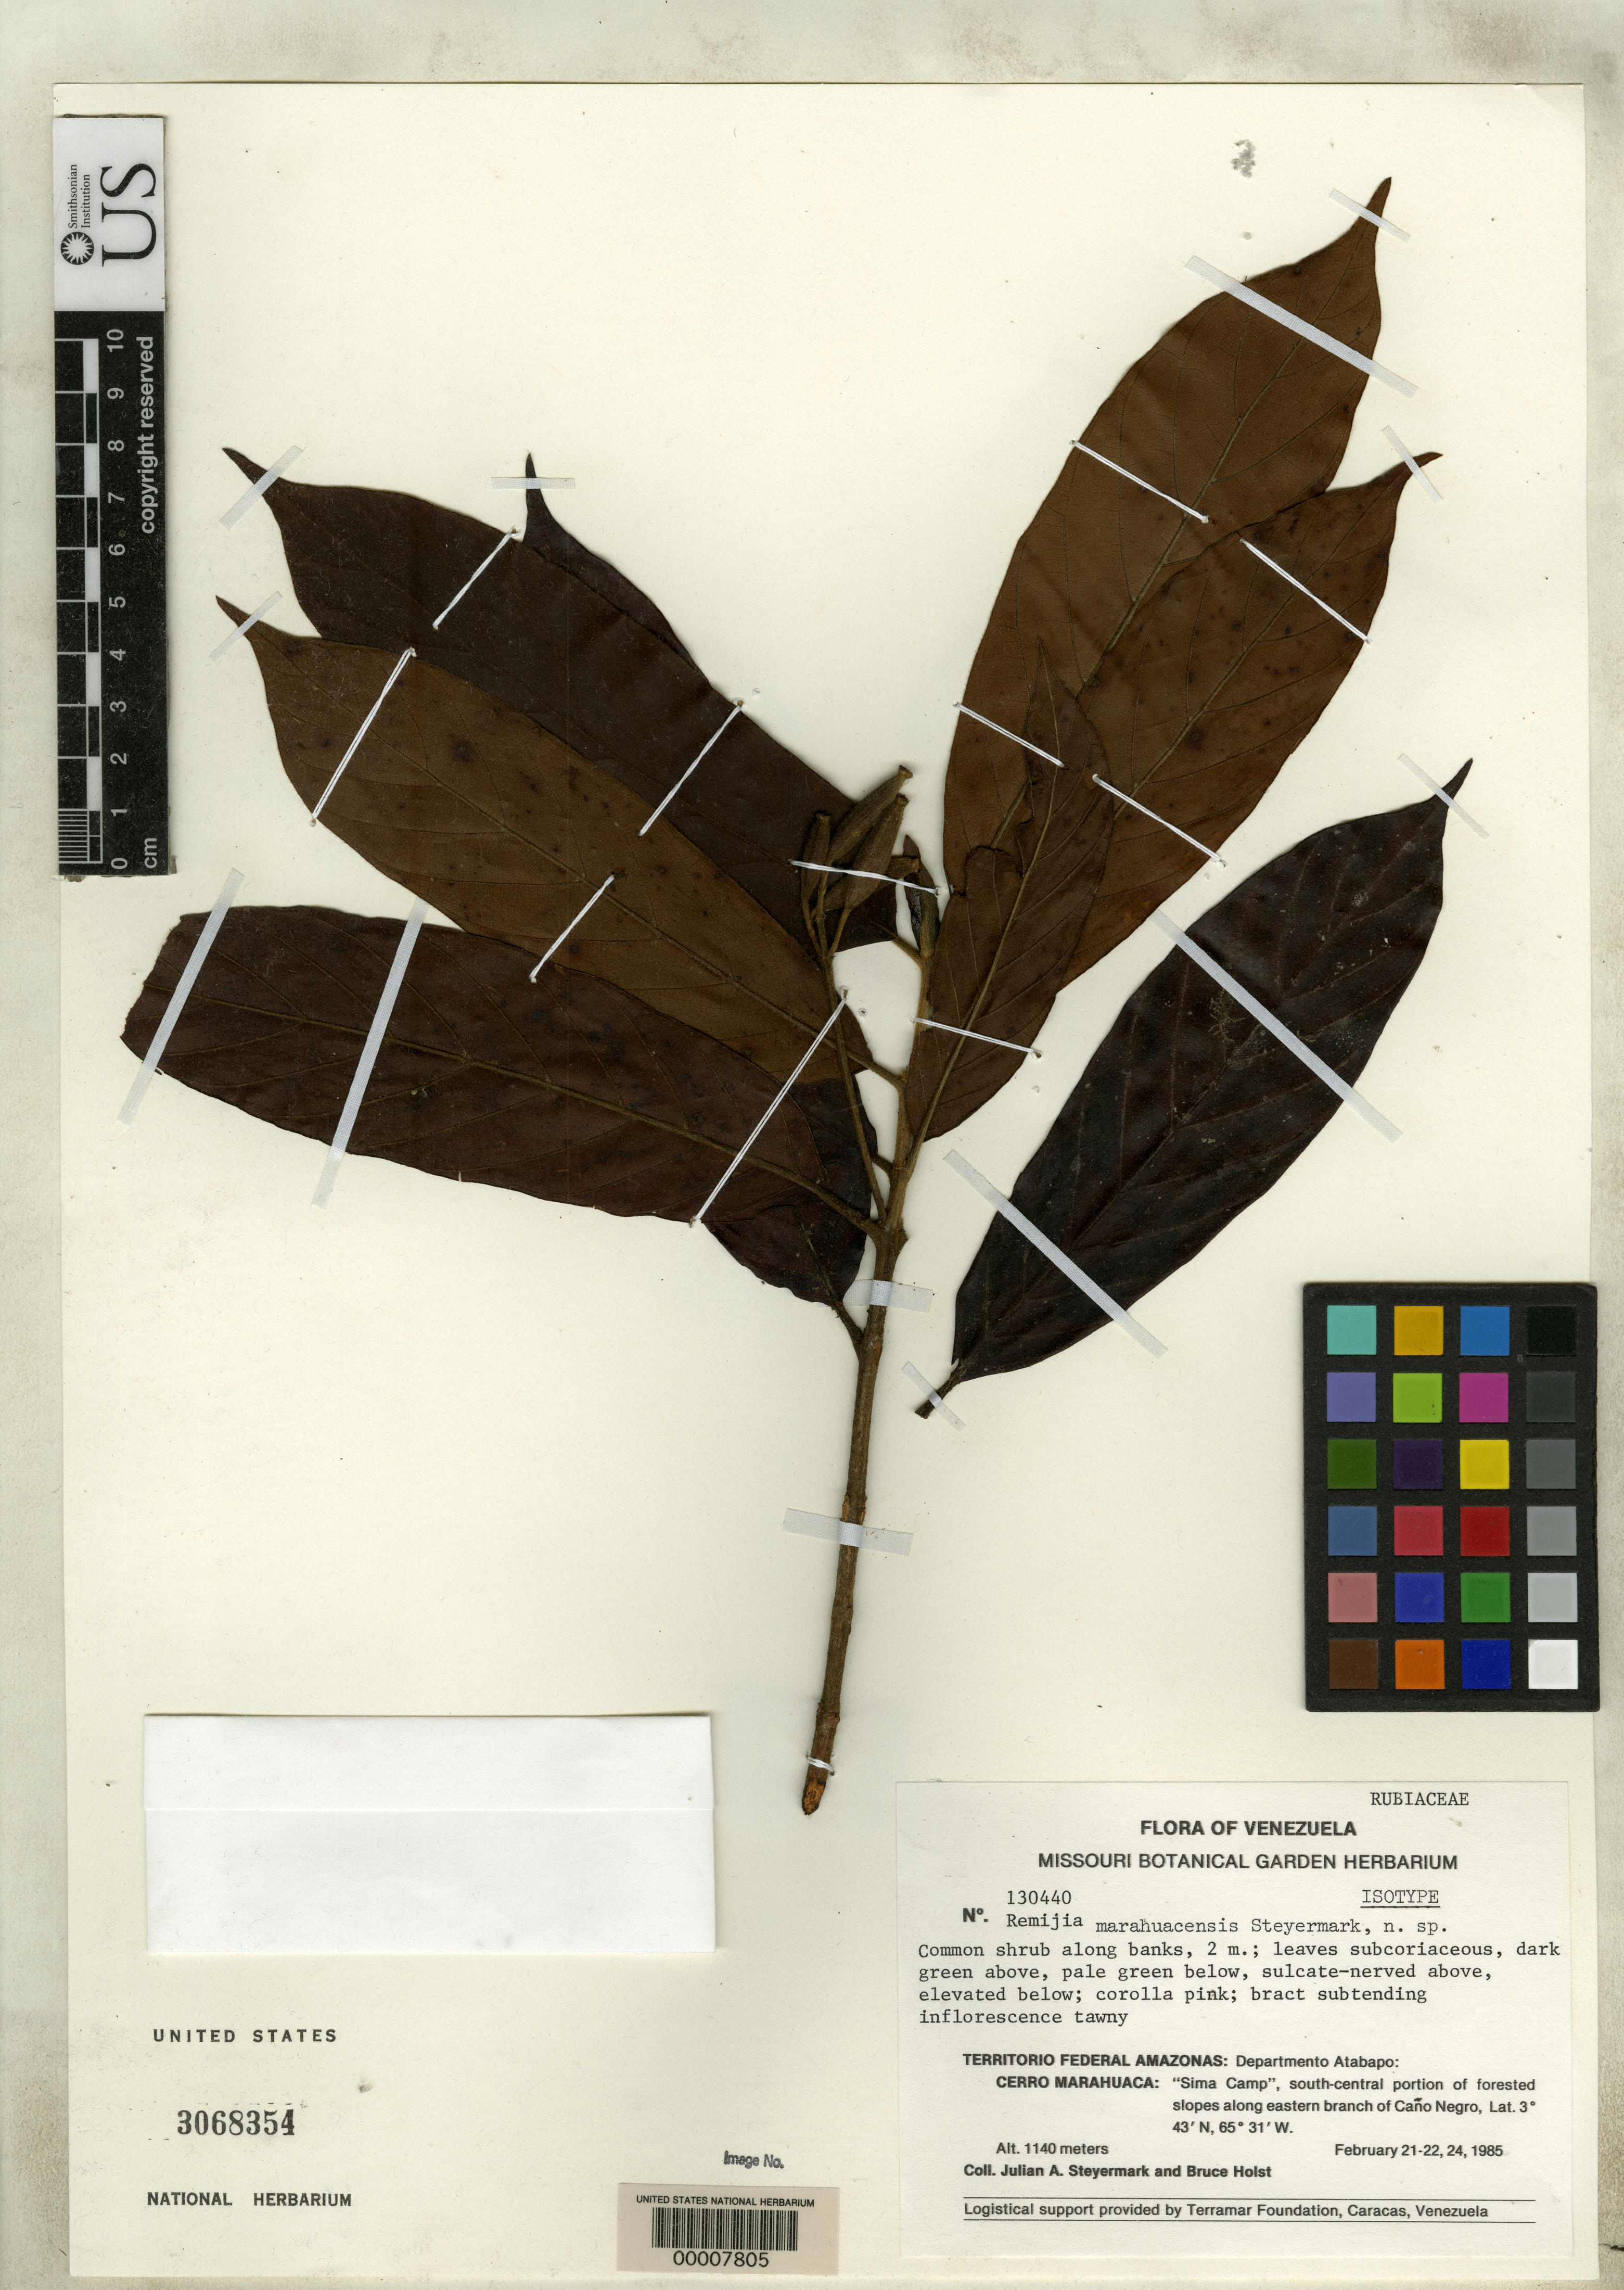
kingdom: Plantae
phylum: Tracheophyta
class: Magnoliopsida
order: Gentianales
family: Rubiaceae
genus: Remijia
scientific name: Remijia marahuacensis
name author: Steyerm.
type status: Isotype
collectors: J. Steyermark & B. Holst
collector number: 130440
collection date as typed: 21 Feb 1985 to 24 Feb 1985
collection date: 1985-02-21/1985-02-24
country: Venezuela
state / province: Amazonas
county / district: Atabapo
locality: Cerro Marahuaca, Sima Camp, S central portion of forested slopes along eastern branch of Cano Negro.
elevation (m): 1140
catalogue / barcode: US 3068354